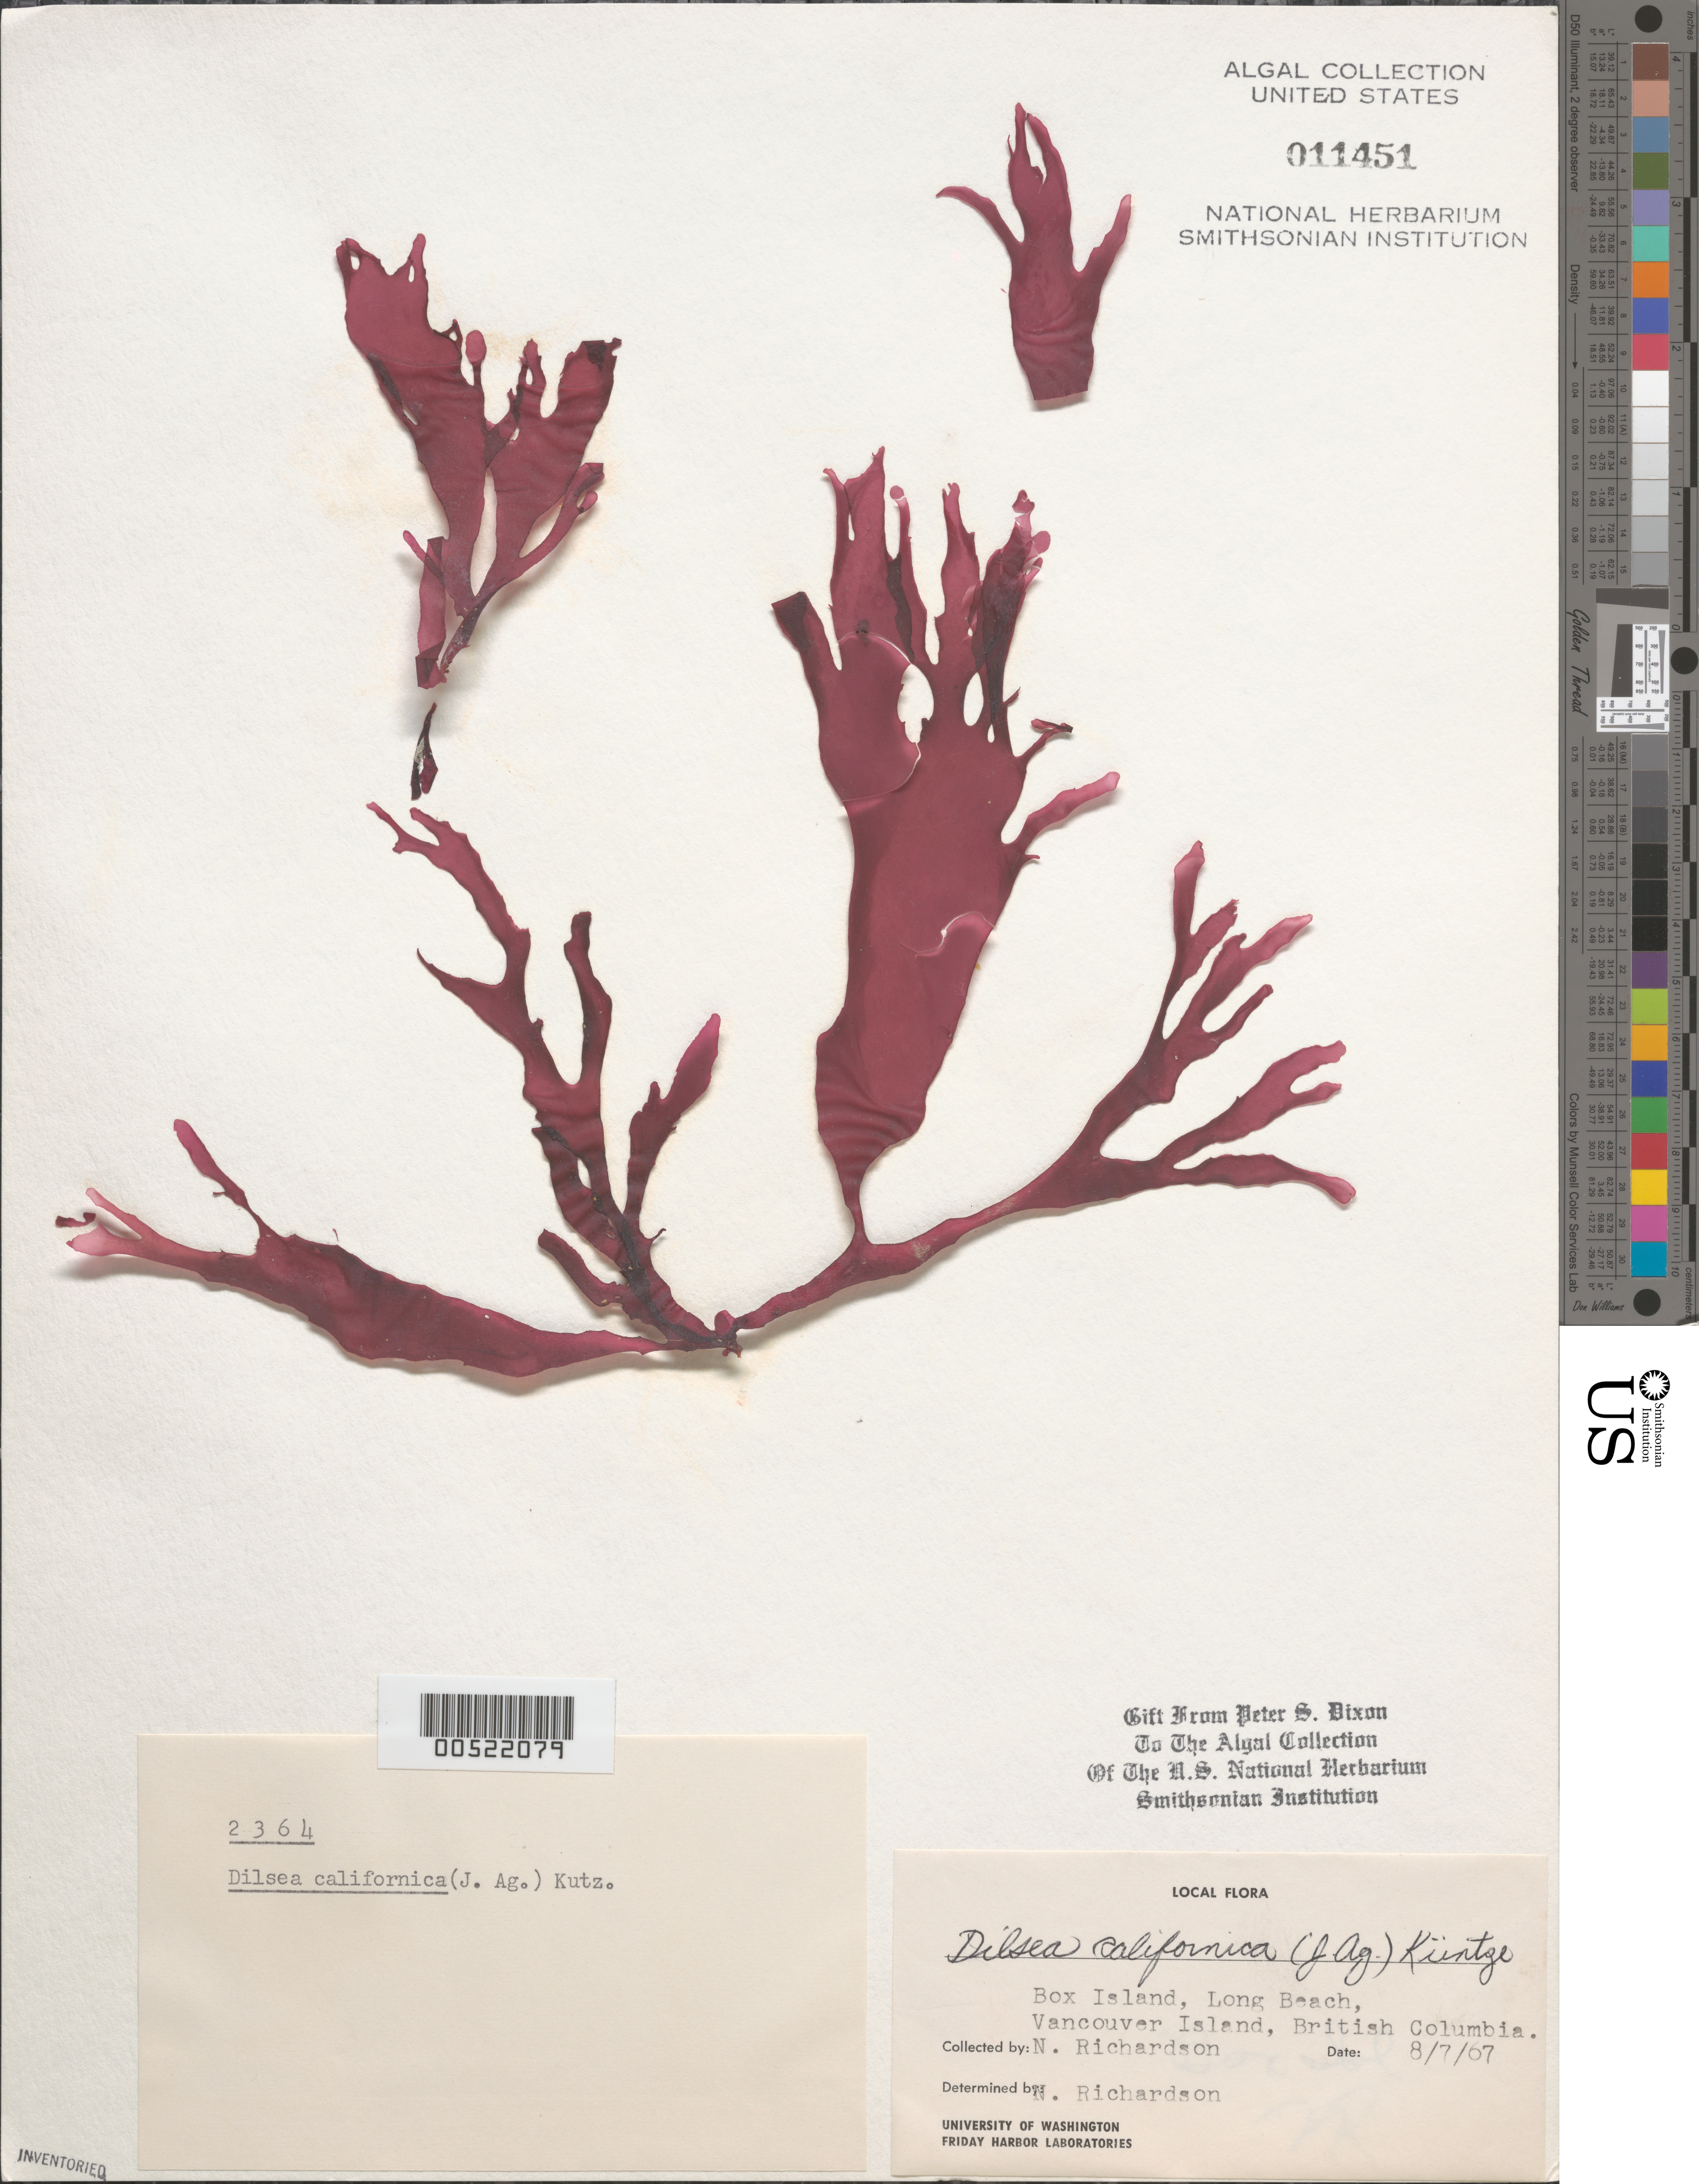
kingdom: Plantae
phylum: Rhodophyta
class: Florideophyceae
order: Gigartinales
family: Dumontiaceae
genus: Dilsea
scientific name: Dilsea californica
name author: (J. Agardh) Kuntze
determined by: Richardson, N.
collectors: N. Richardson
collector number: PSD 2364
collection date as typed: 07 Aug 1967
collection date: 1967-08-07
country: Canada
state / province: British Columbia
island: Box Island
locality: Long Beach, off Vancouver Island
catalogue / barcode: US 11451